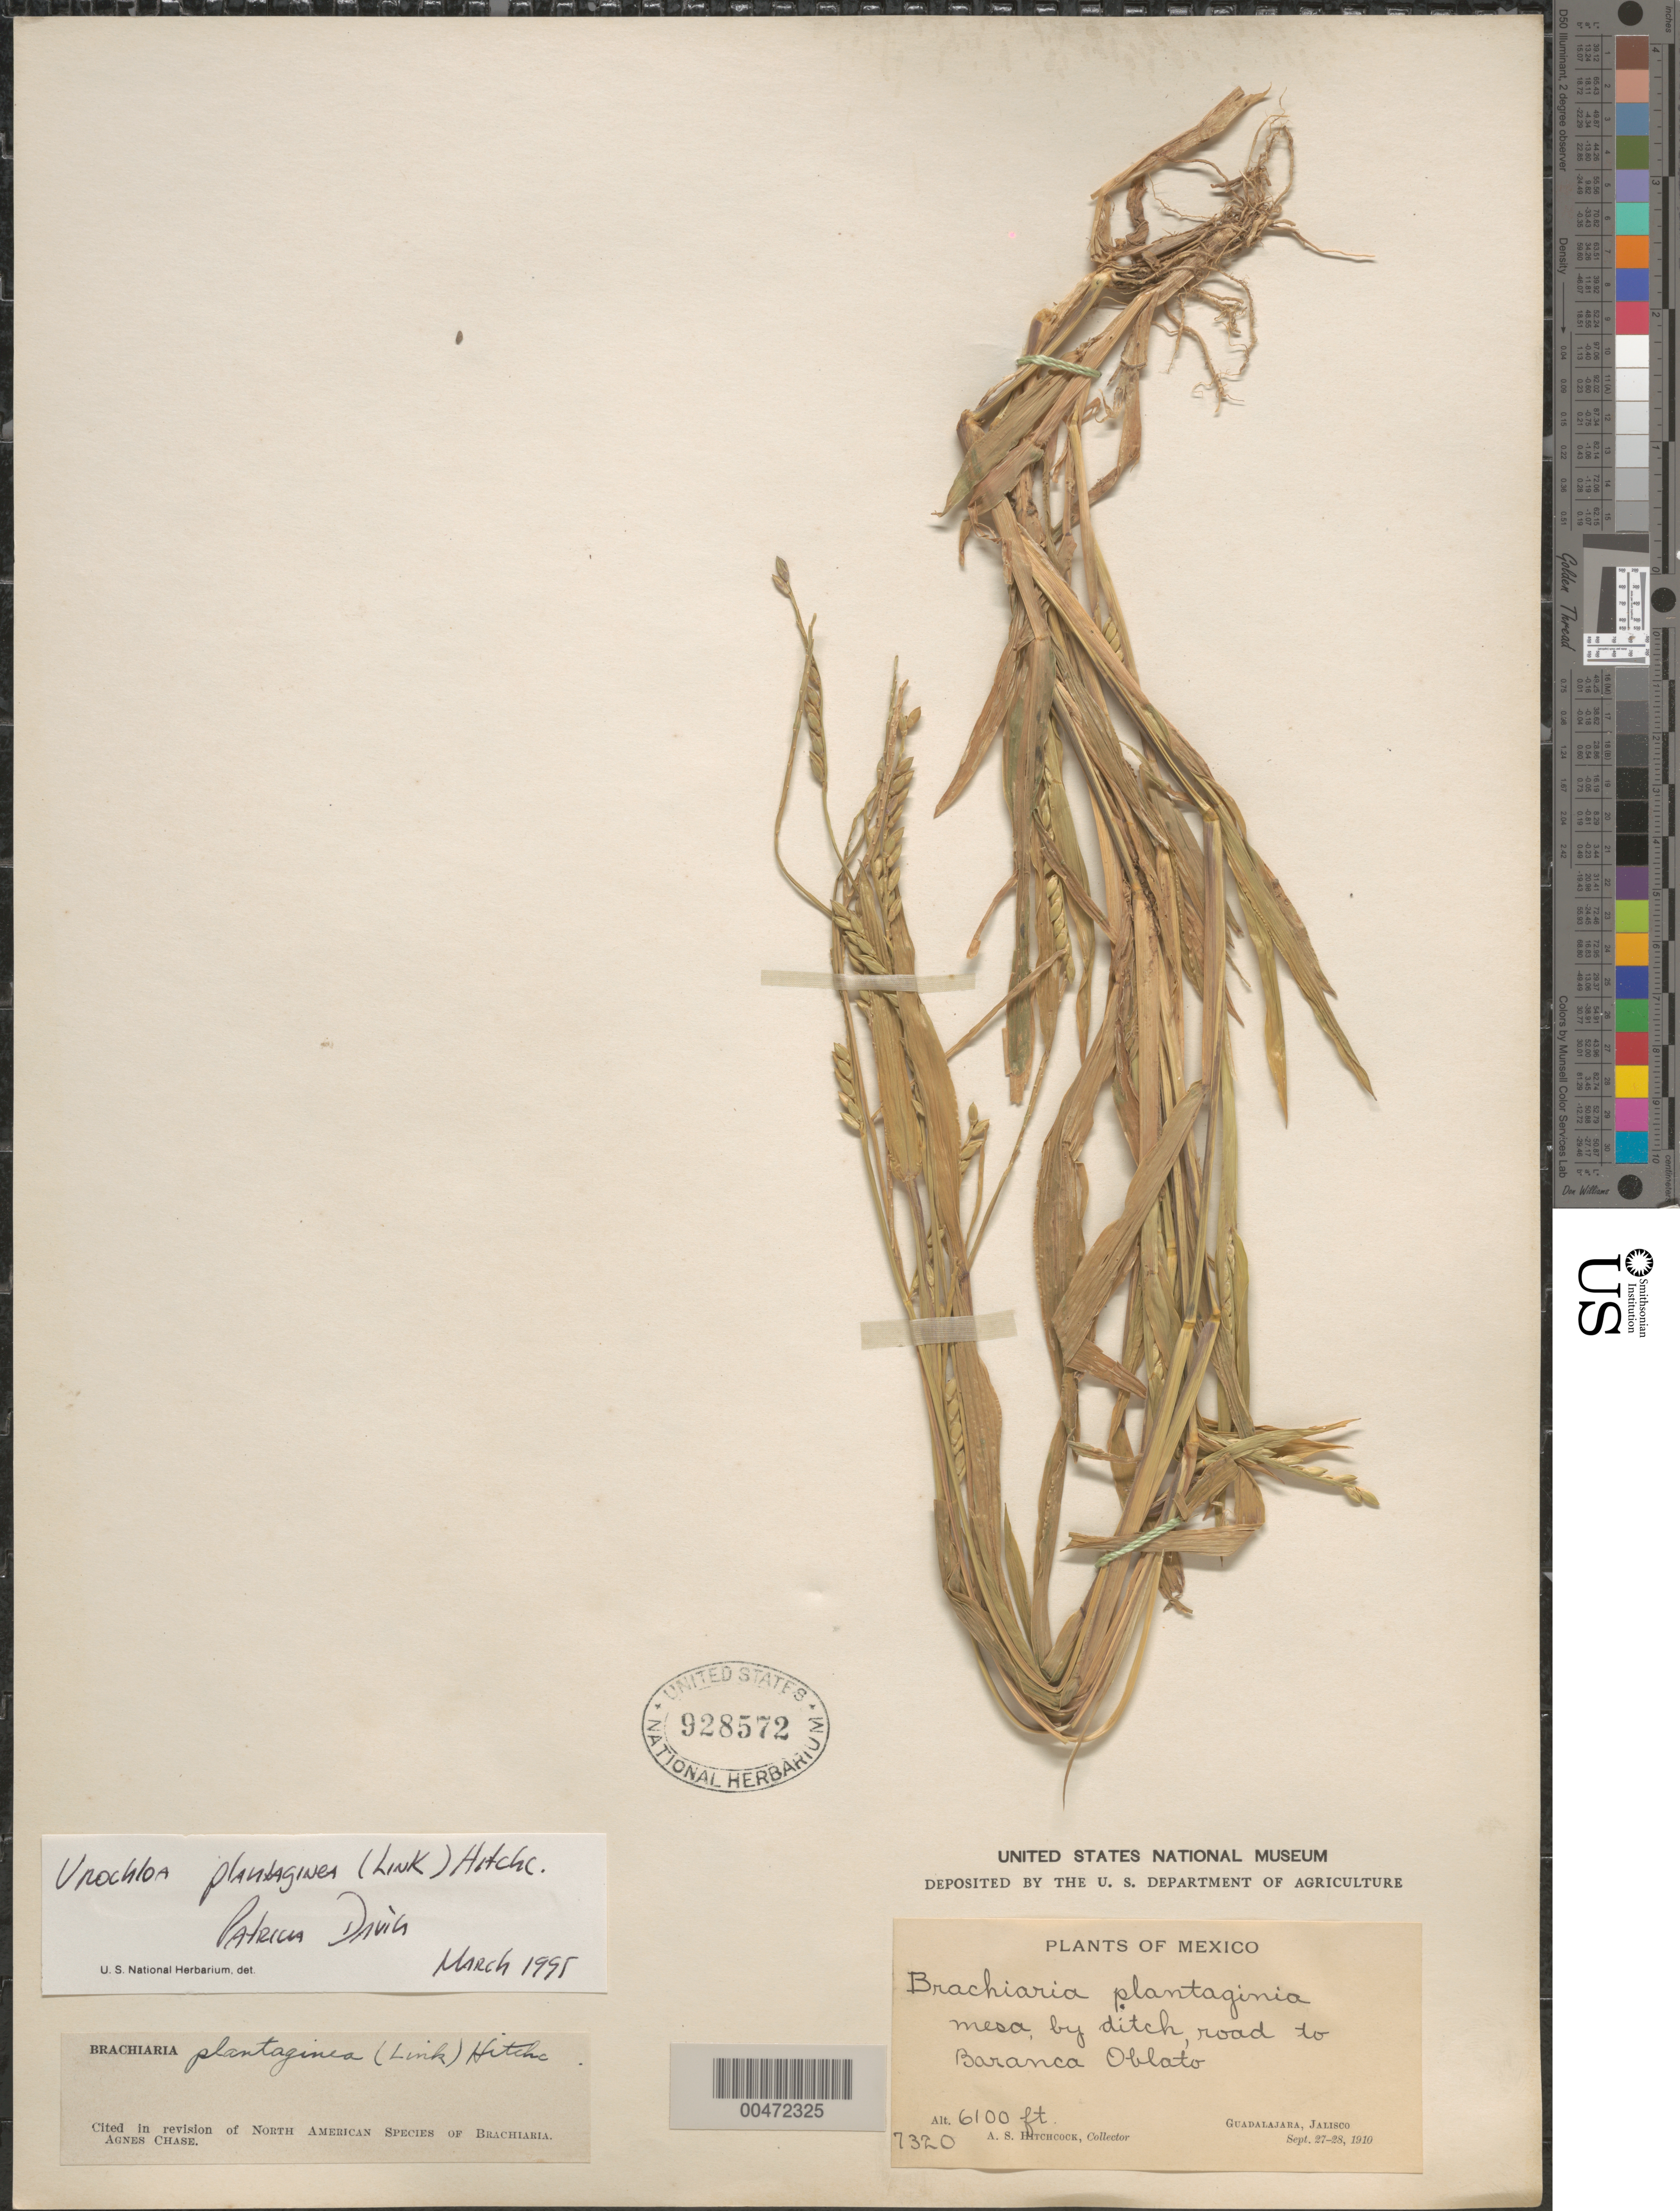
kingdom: Plantae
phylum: Tracheophyta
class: Liliopsida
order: Poales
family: Poaceae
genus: Urochloa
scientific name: Urochloa plantiginea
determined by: Dávila, P. D.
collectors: A. S. Hitchcock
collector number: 7320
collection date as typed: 27 Sep 1910 to 28 Sep 1910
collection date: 1910-09-27/1910-09-28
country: Mexico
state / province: Jalisco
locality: Rd to Baranca Oblato, Guadalajara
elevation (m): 1859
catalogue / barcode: US 928572